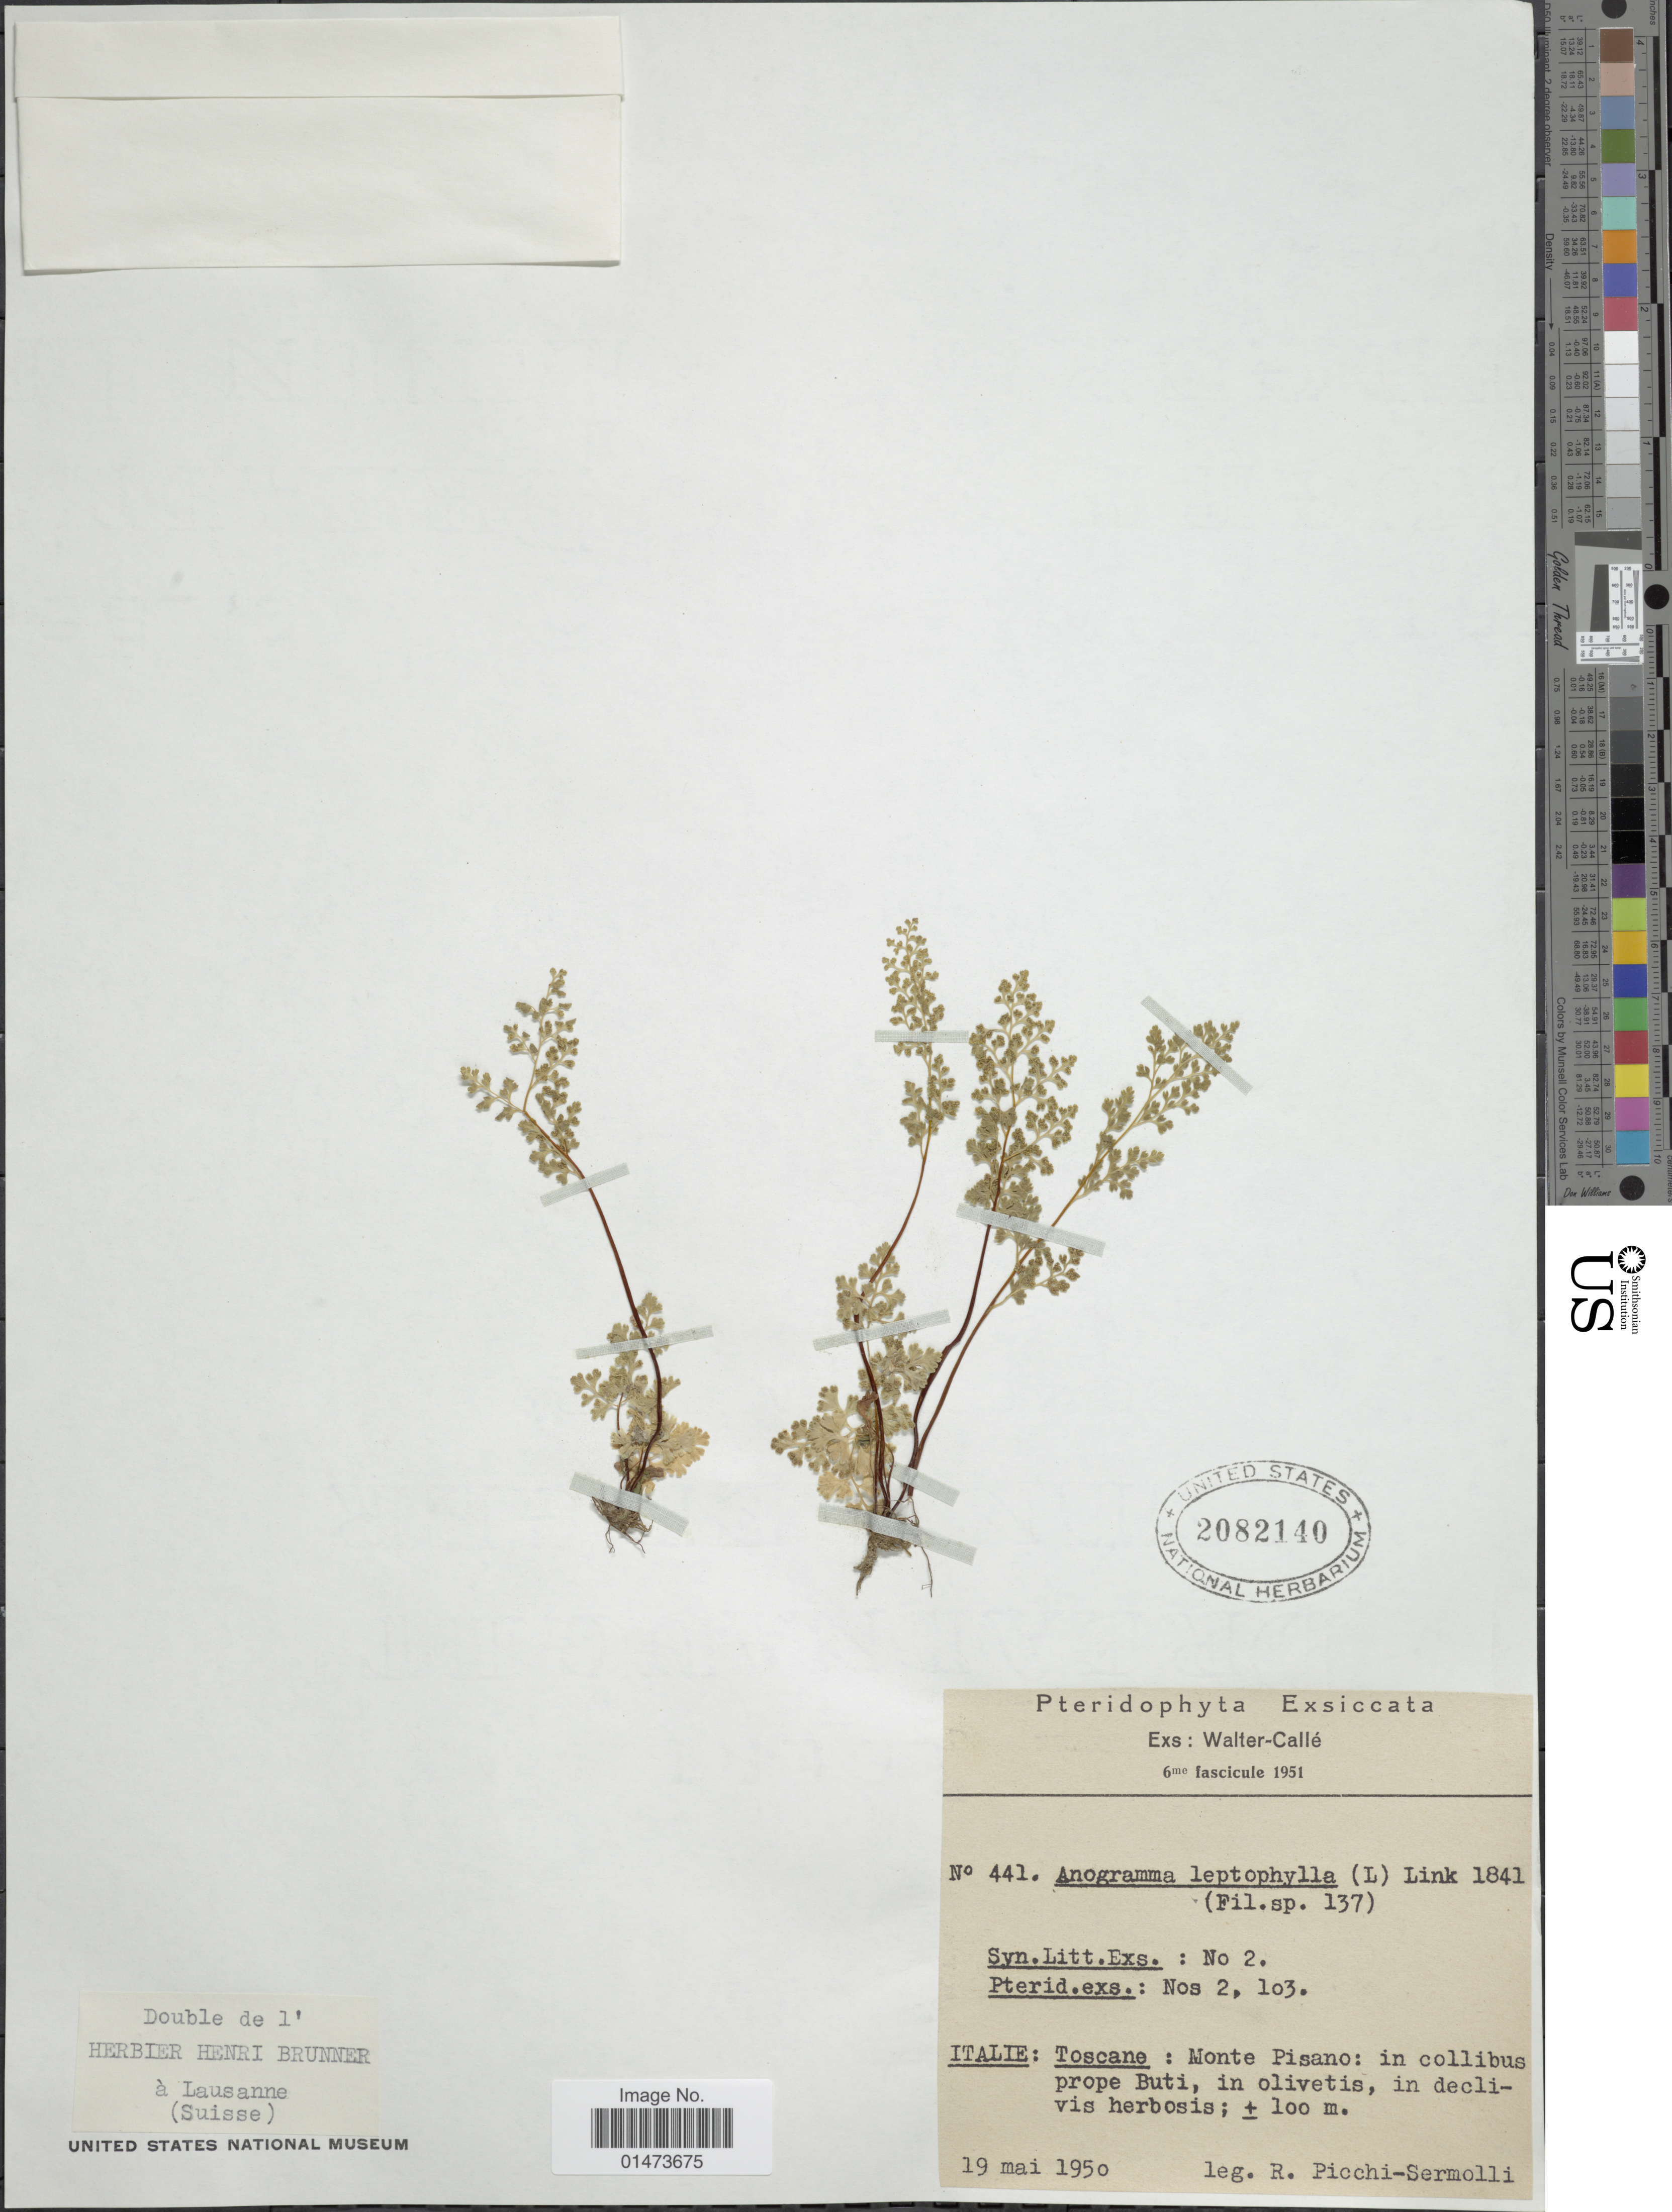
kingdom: Plantae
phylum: Tracheophyta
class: Polypodiopsida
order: Polypodiales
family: Pteridaceae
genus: Anogramma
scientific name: Anogramma leptophylla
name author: (L.) Link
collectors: R. E. Pichi-Sermolli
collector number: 441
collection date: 1950-05-19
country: Italy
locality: Toscane: Monte Pisano: in collibus prope Buti.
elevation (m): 100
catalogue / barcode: US 208140